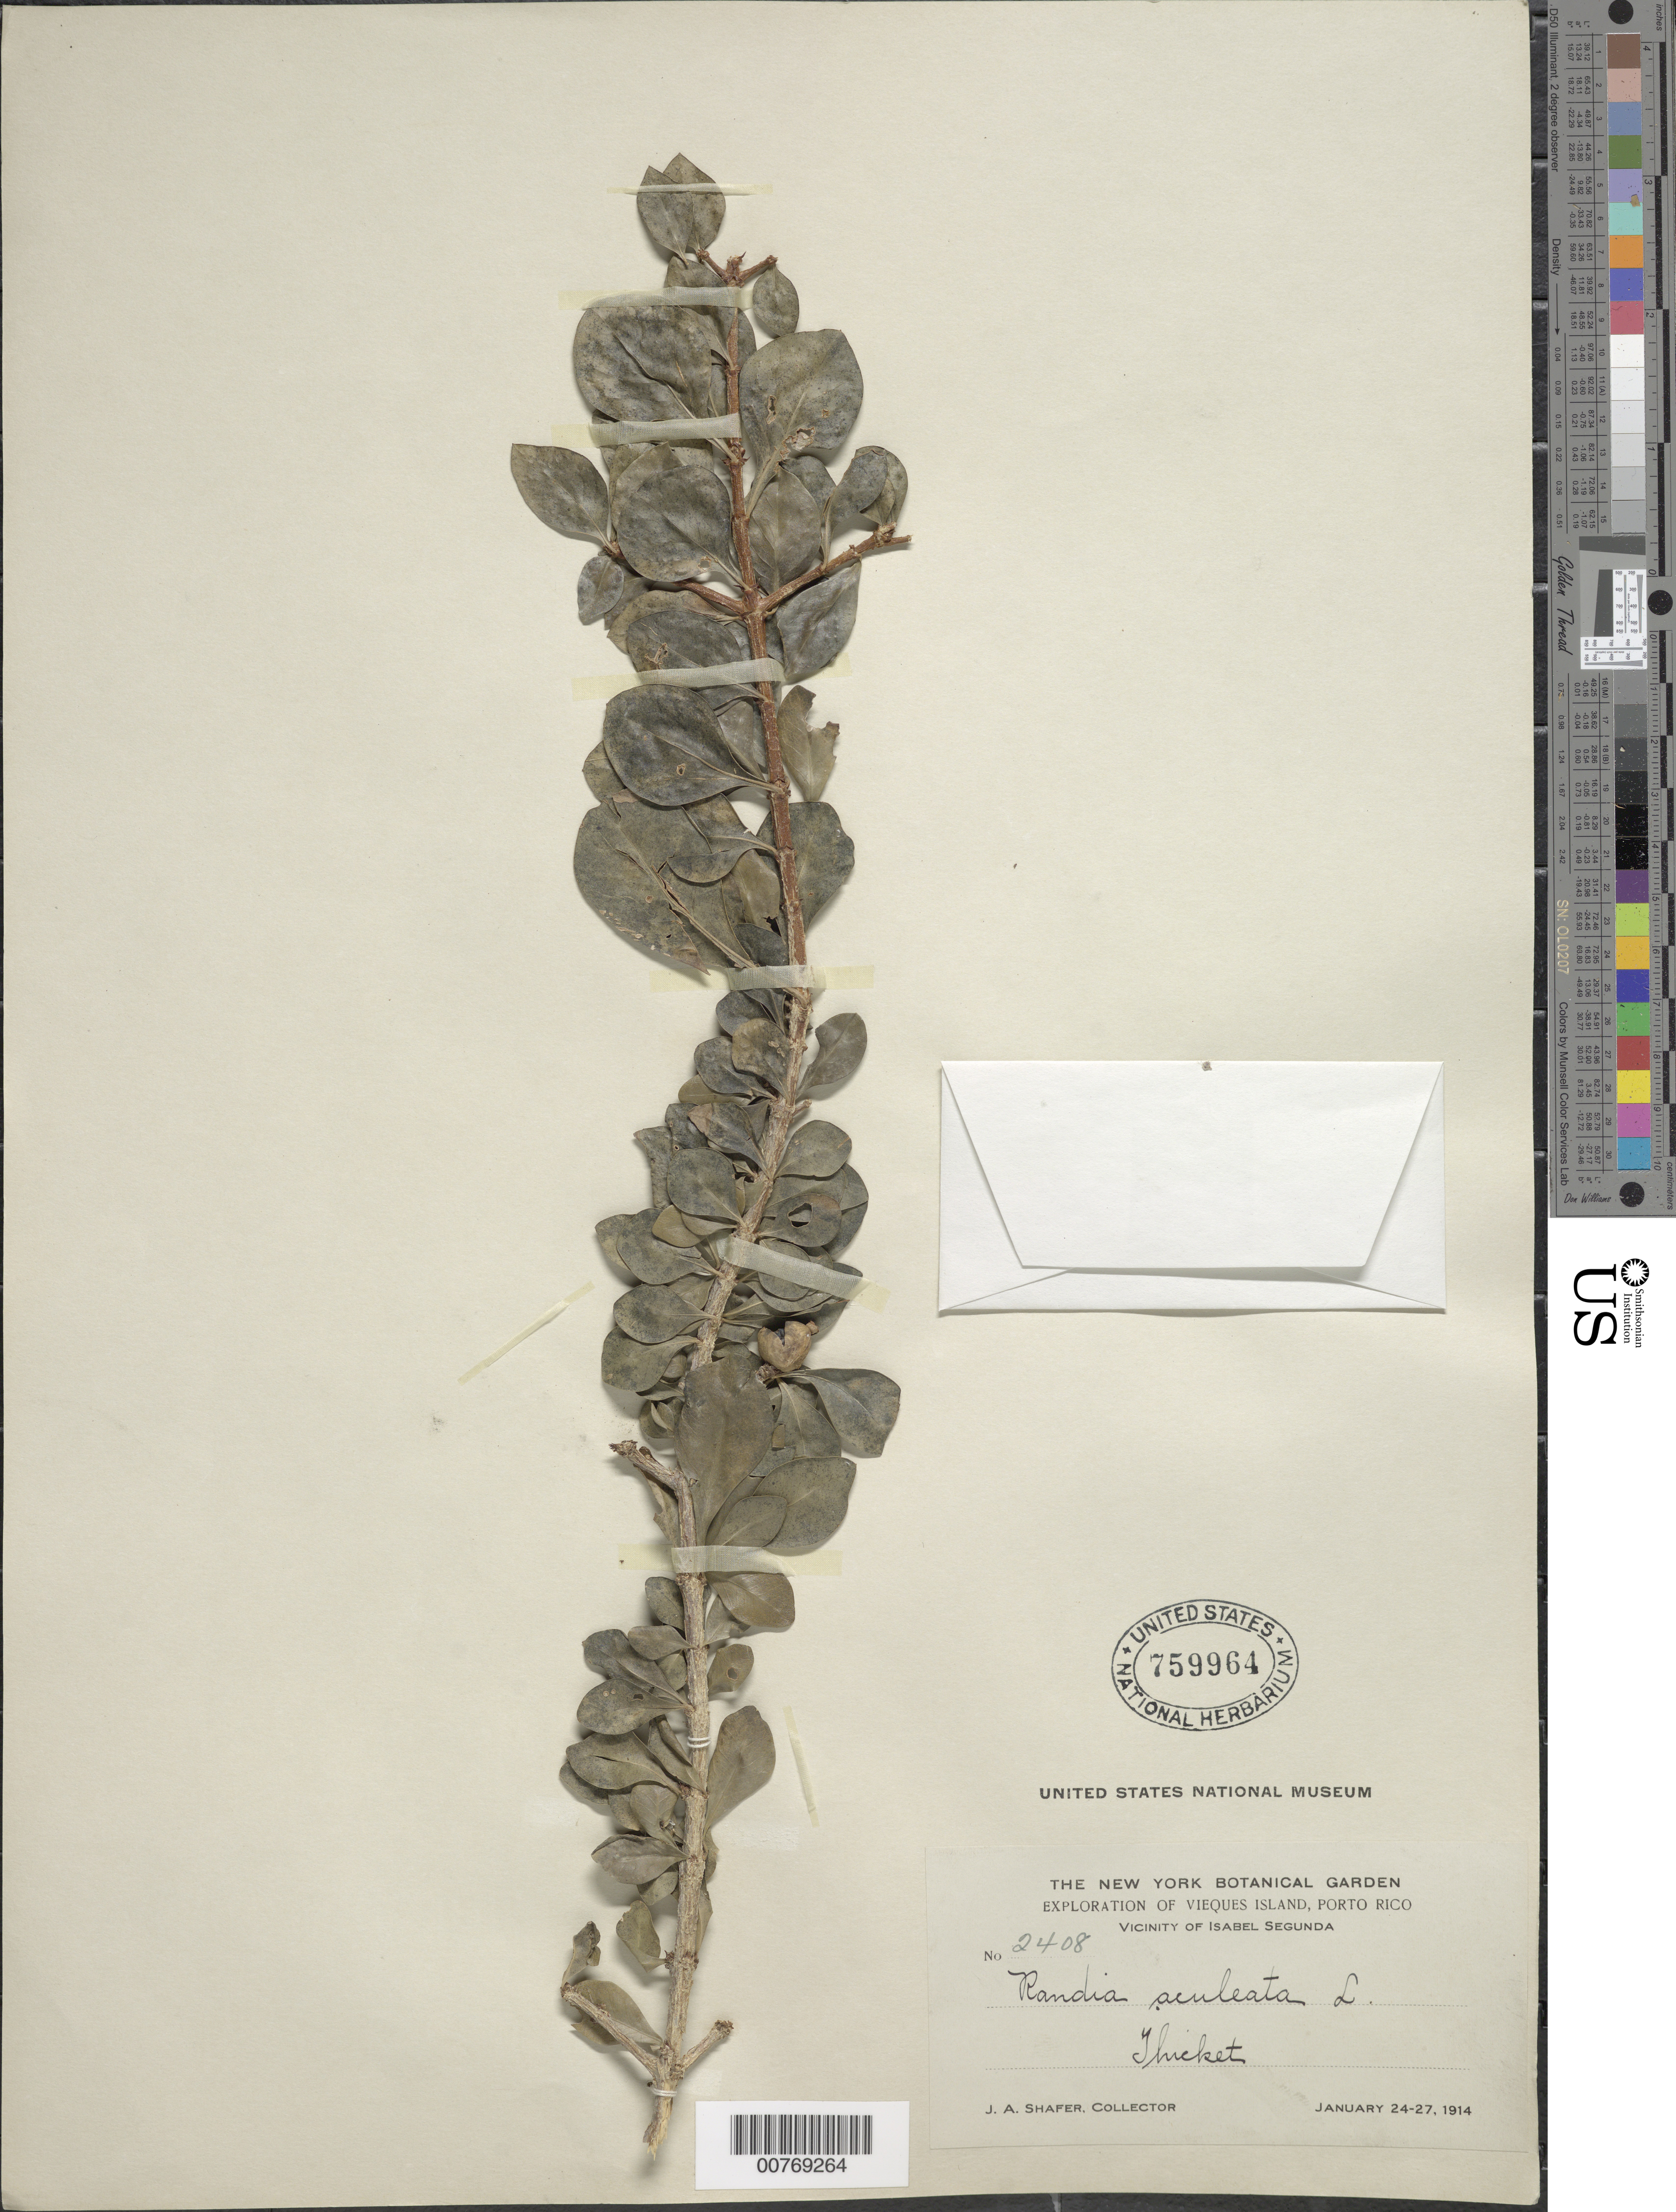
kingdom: Plantae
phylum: Tracheophyta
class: Magnoliopsida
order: Gentianales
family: Rubiaceae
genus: Randia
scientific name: Randia aculeata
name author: L.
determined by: Acevedo-Rodríguez, P., (BOT), Smithsonian Institution - National Museum of Natural History (UNITED STATES)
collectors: J. A. Shafer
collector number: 2408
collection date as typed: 24 Jan 1914 to 27 Jan 1914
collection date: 1914-01-24/1914-01-27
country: Puerto Rico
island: Vieques I.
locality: vicinity of Isabel Segunda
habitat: Thicket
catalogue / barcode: US 759964